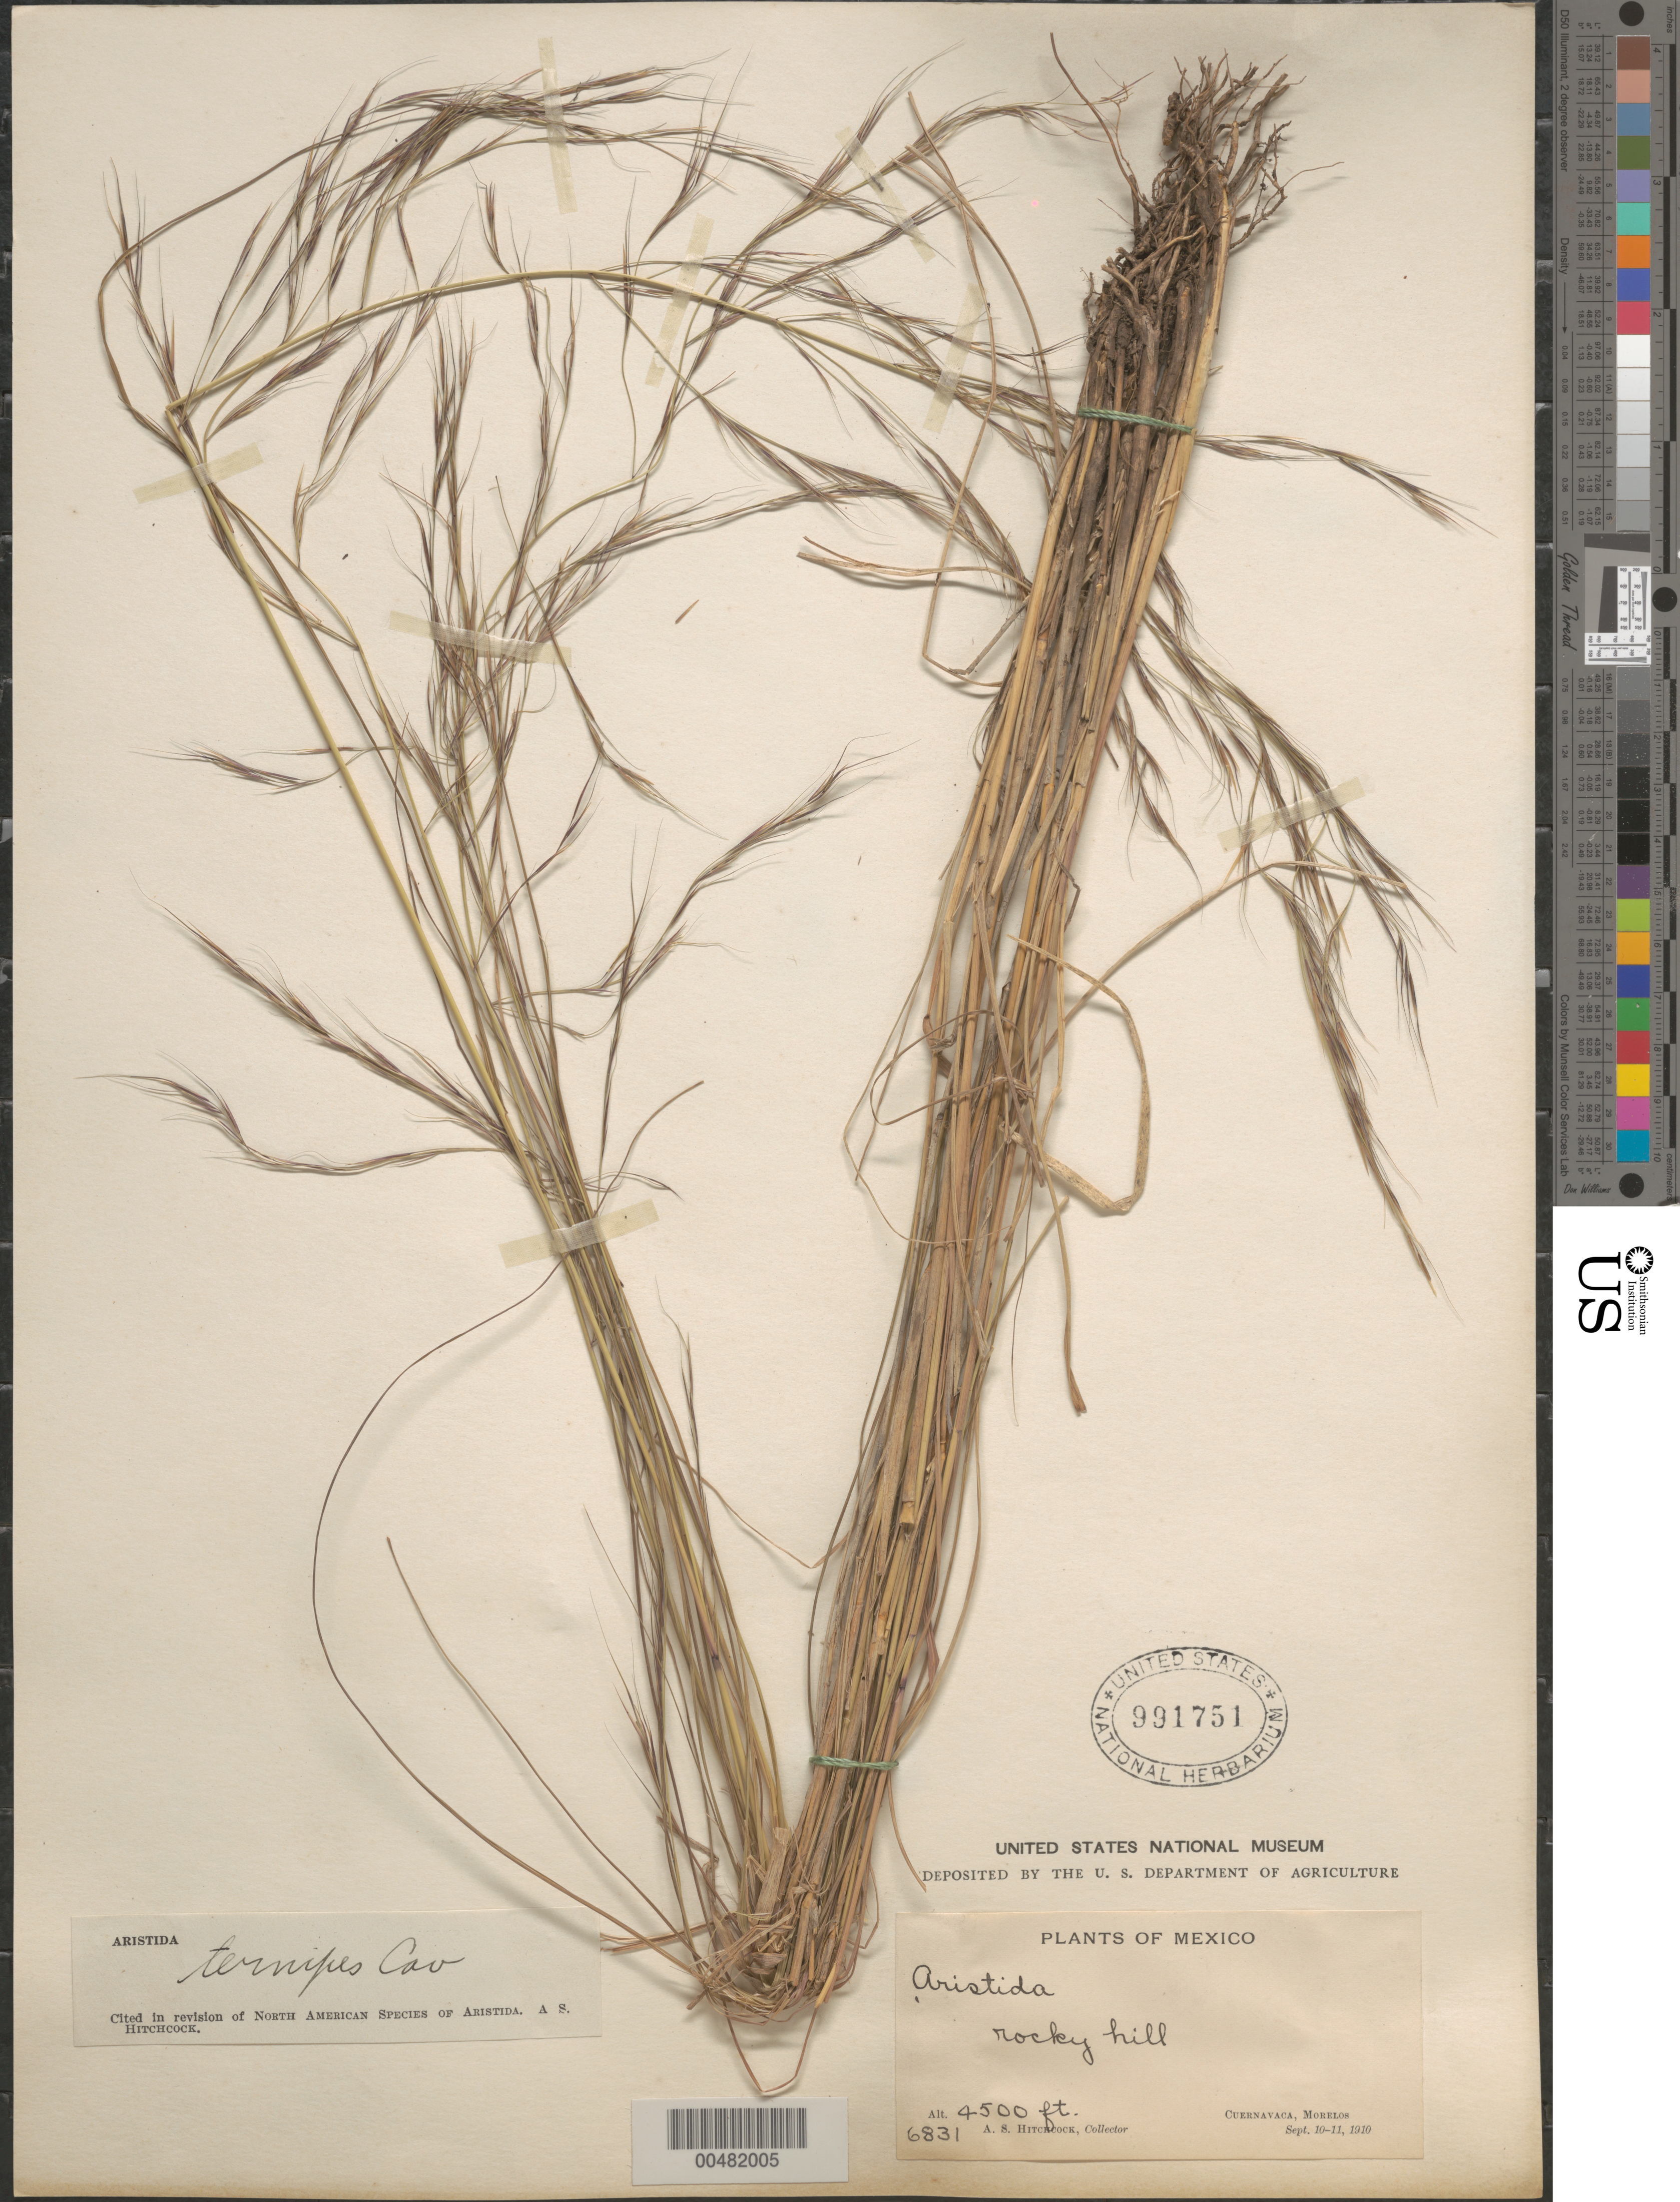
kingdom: Plantae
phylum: Tracheophyta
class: Liliopsida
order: Poales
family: Poaceae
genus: Aristida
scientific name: Aristida ternipes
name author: Cav.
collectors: A. S. Hitchcock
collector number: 6831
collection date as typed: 10 Sep 1910 to 11 Sep 1910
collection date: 1910-09-11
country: Mexico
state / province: Morelos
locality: Cuernavaca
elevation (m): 1372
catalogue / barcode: US 991751